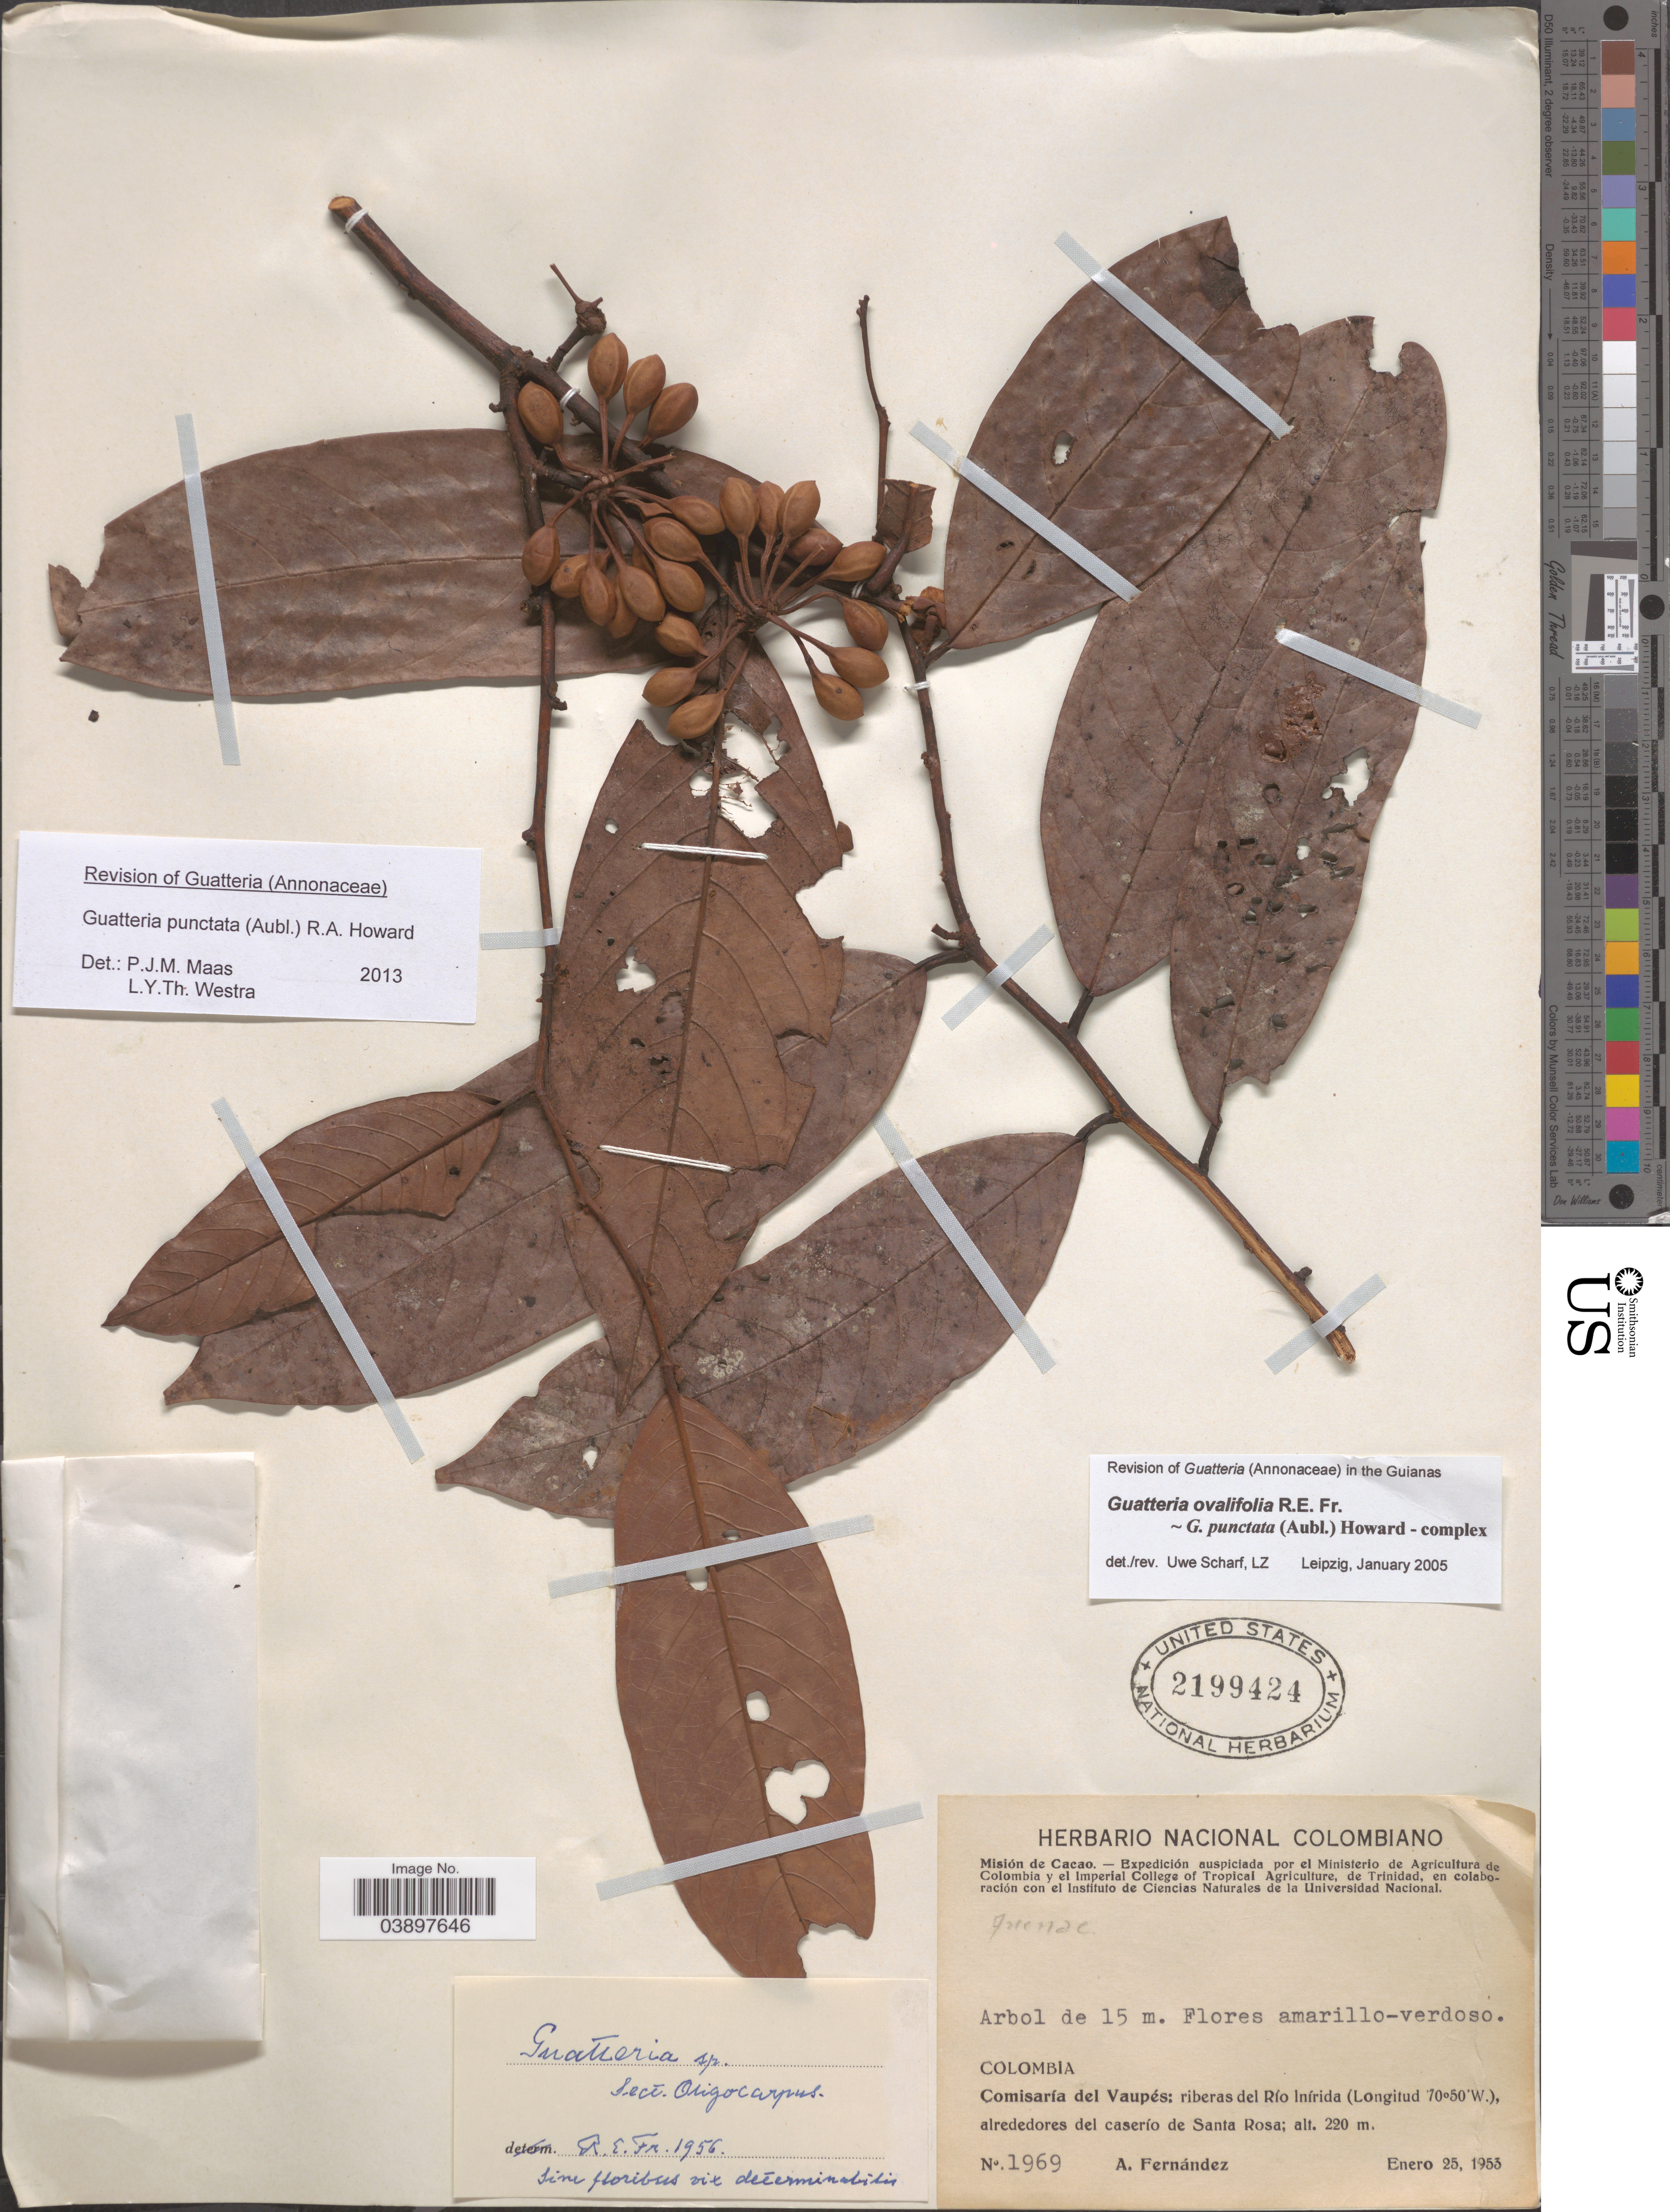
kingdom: Plantae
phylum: Tracheophyta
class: Magnoliopsida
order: Magnoliales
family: Annonaceae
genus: Guatteria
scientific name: Guatteria punctata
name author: (Aubl.) R.A. Howard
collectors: A. Fernández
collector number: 1969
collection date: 1953-01-25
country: Colombia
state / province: Vaupés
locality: Comisaría del Vaupés: riberas del Río Inírida, alrededores del caserío de Santa Rosa.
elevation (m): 220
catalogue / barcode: US 2199424